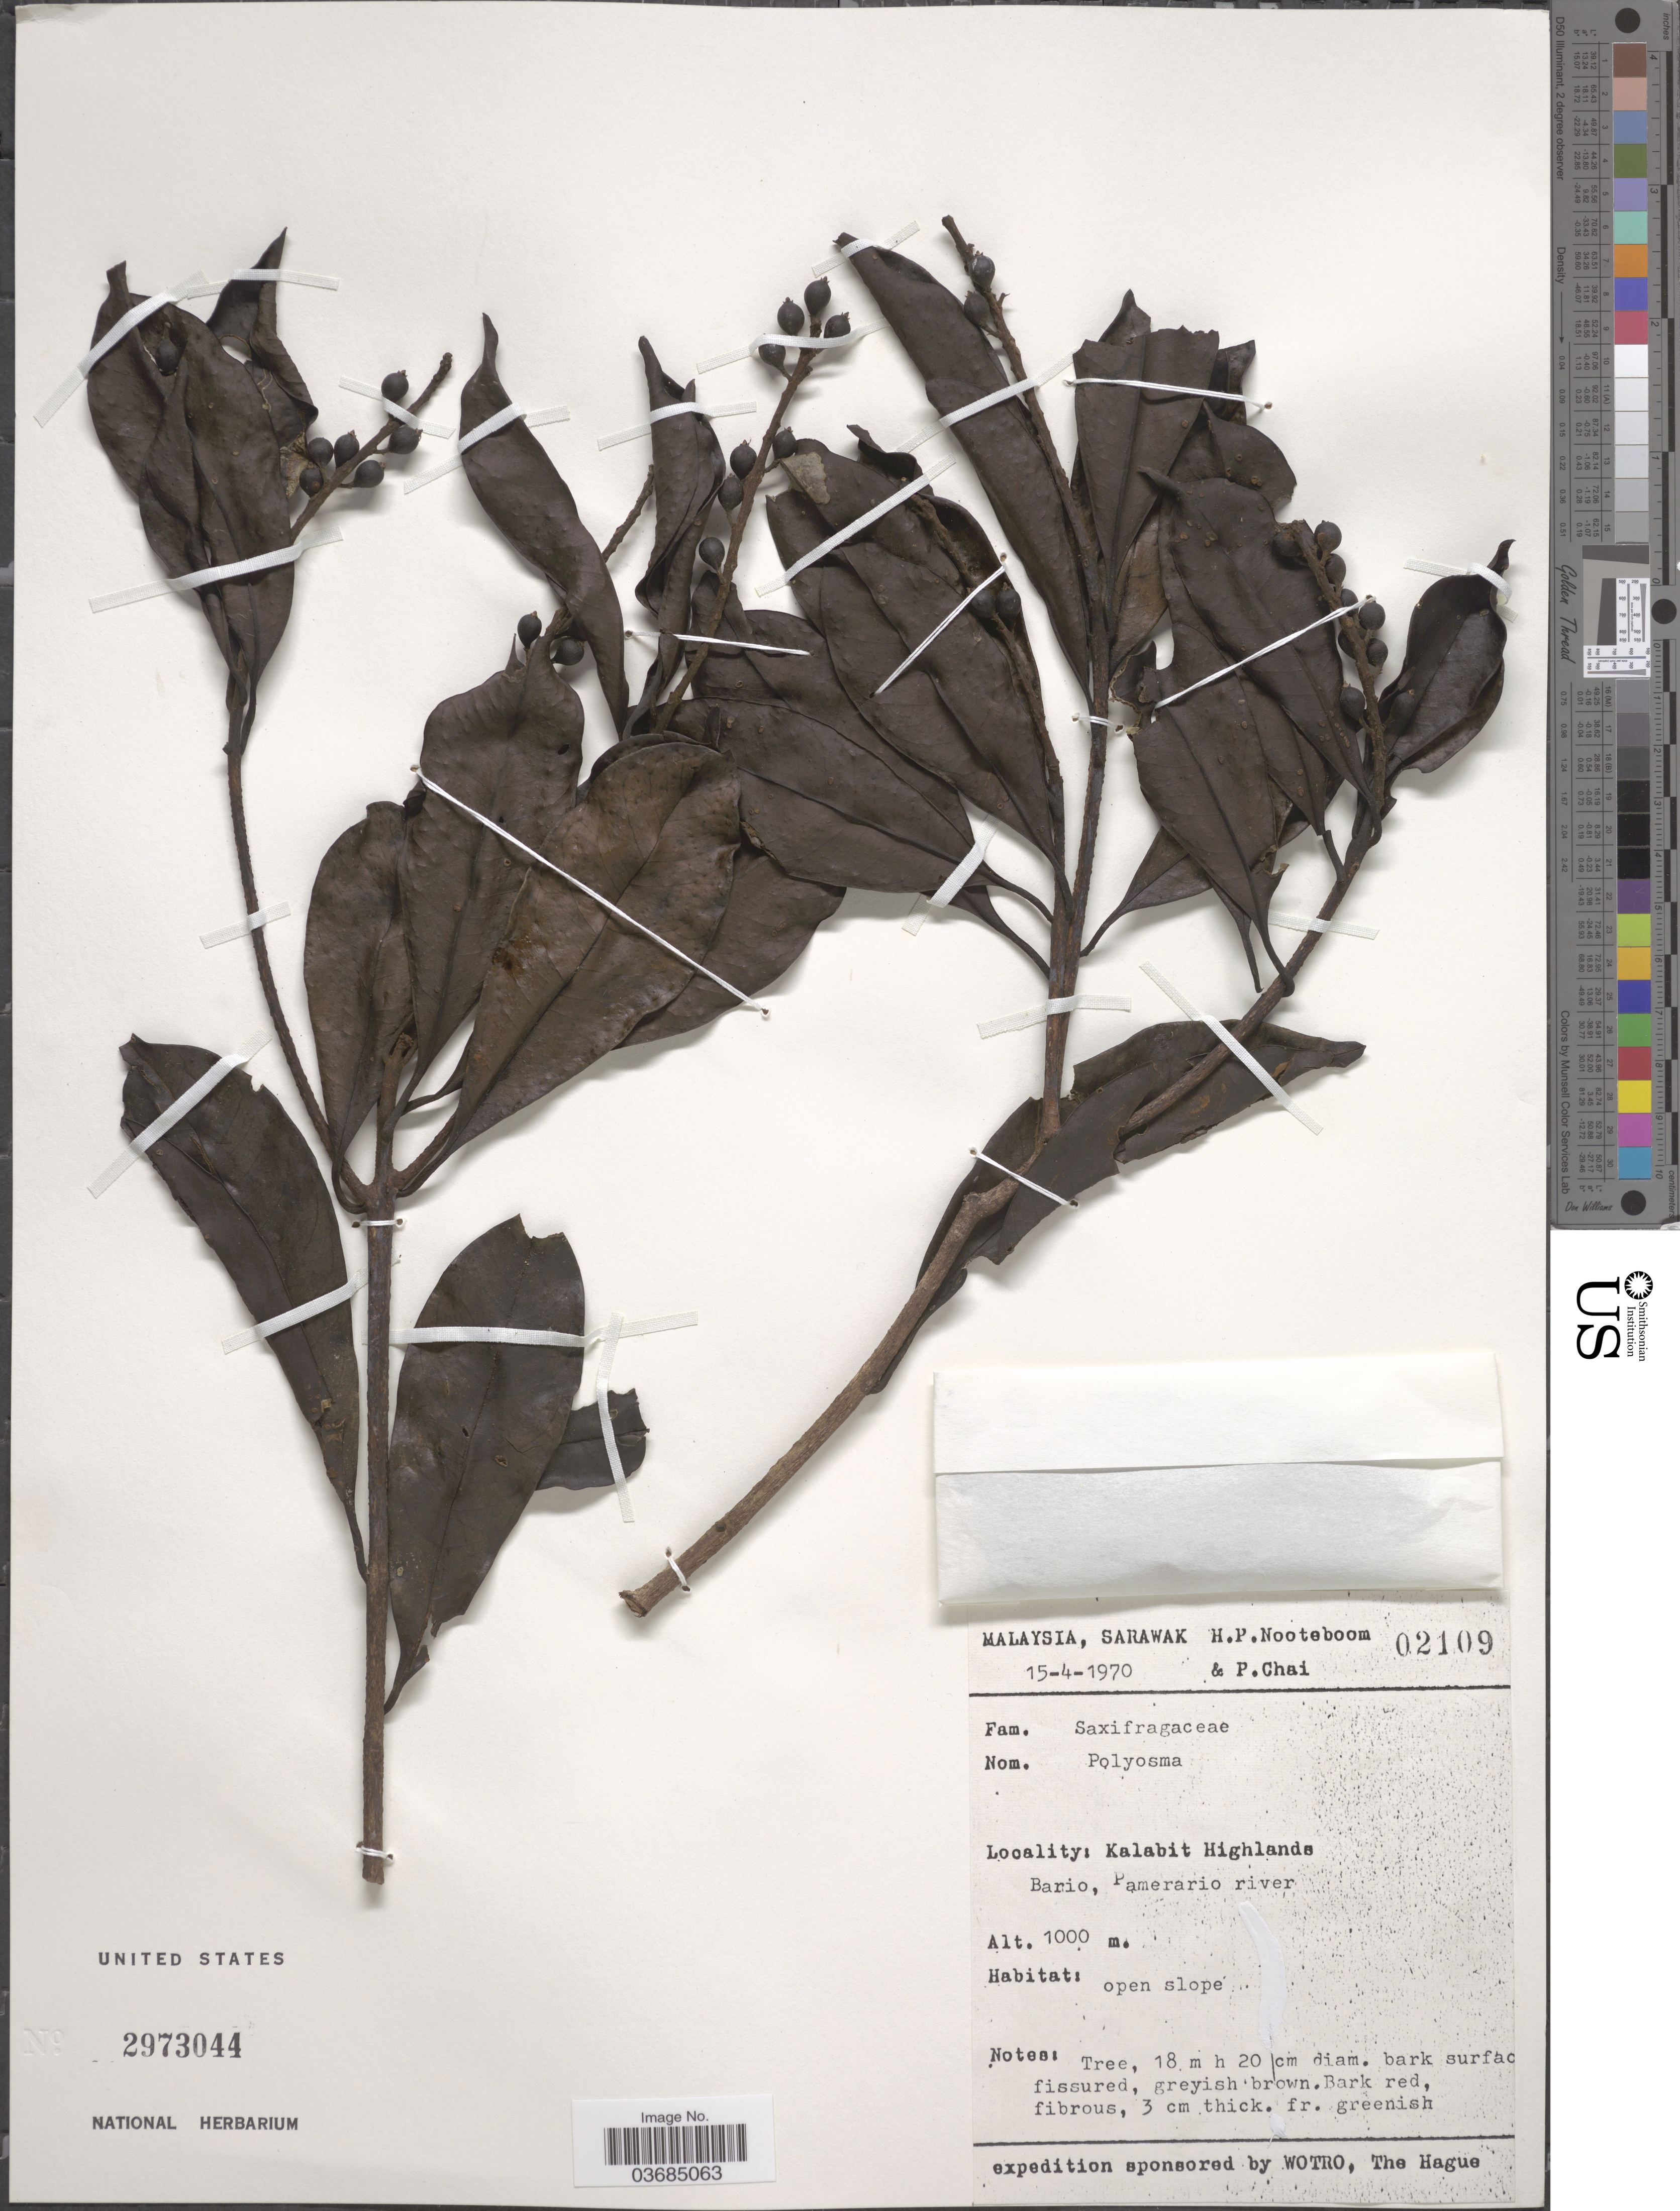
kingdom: Plantae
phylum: Tracheophyta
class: Magnoliopsida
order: Escalloniales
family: Escalloniaceae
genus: Polyosma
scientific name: Polyosma sp.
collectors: H. P. Nooteboom & P. Chai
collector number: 02109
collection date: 1970-04-15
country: Malaysia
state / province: Sarawak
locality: Kalabit Highlands. Bario, Pamerario river. Open slope.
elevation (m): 1000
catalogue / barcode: US 2973044